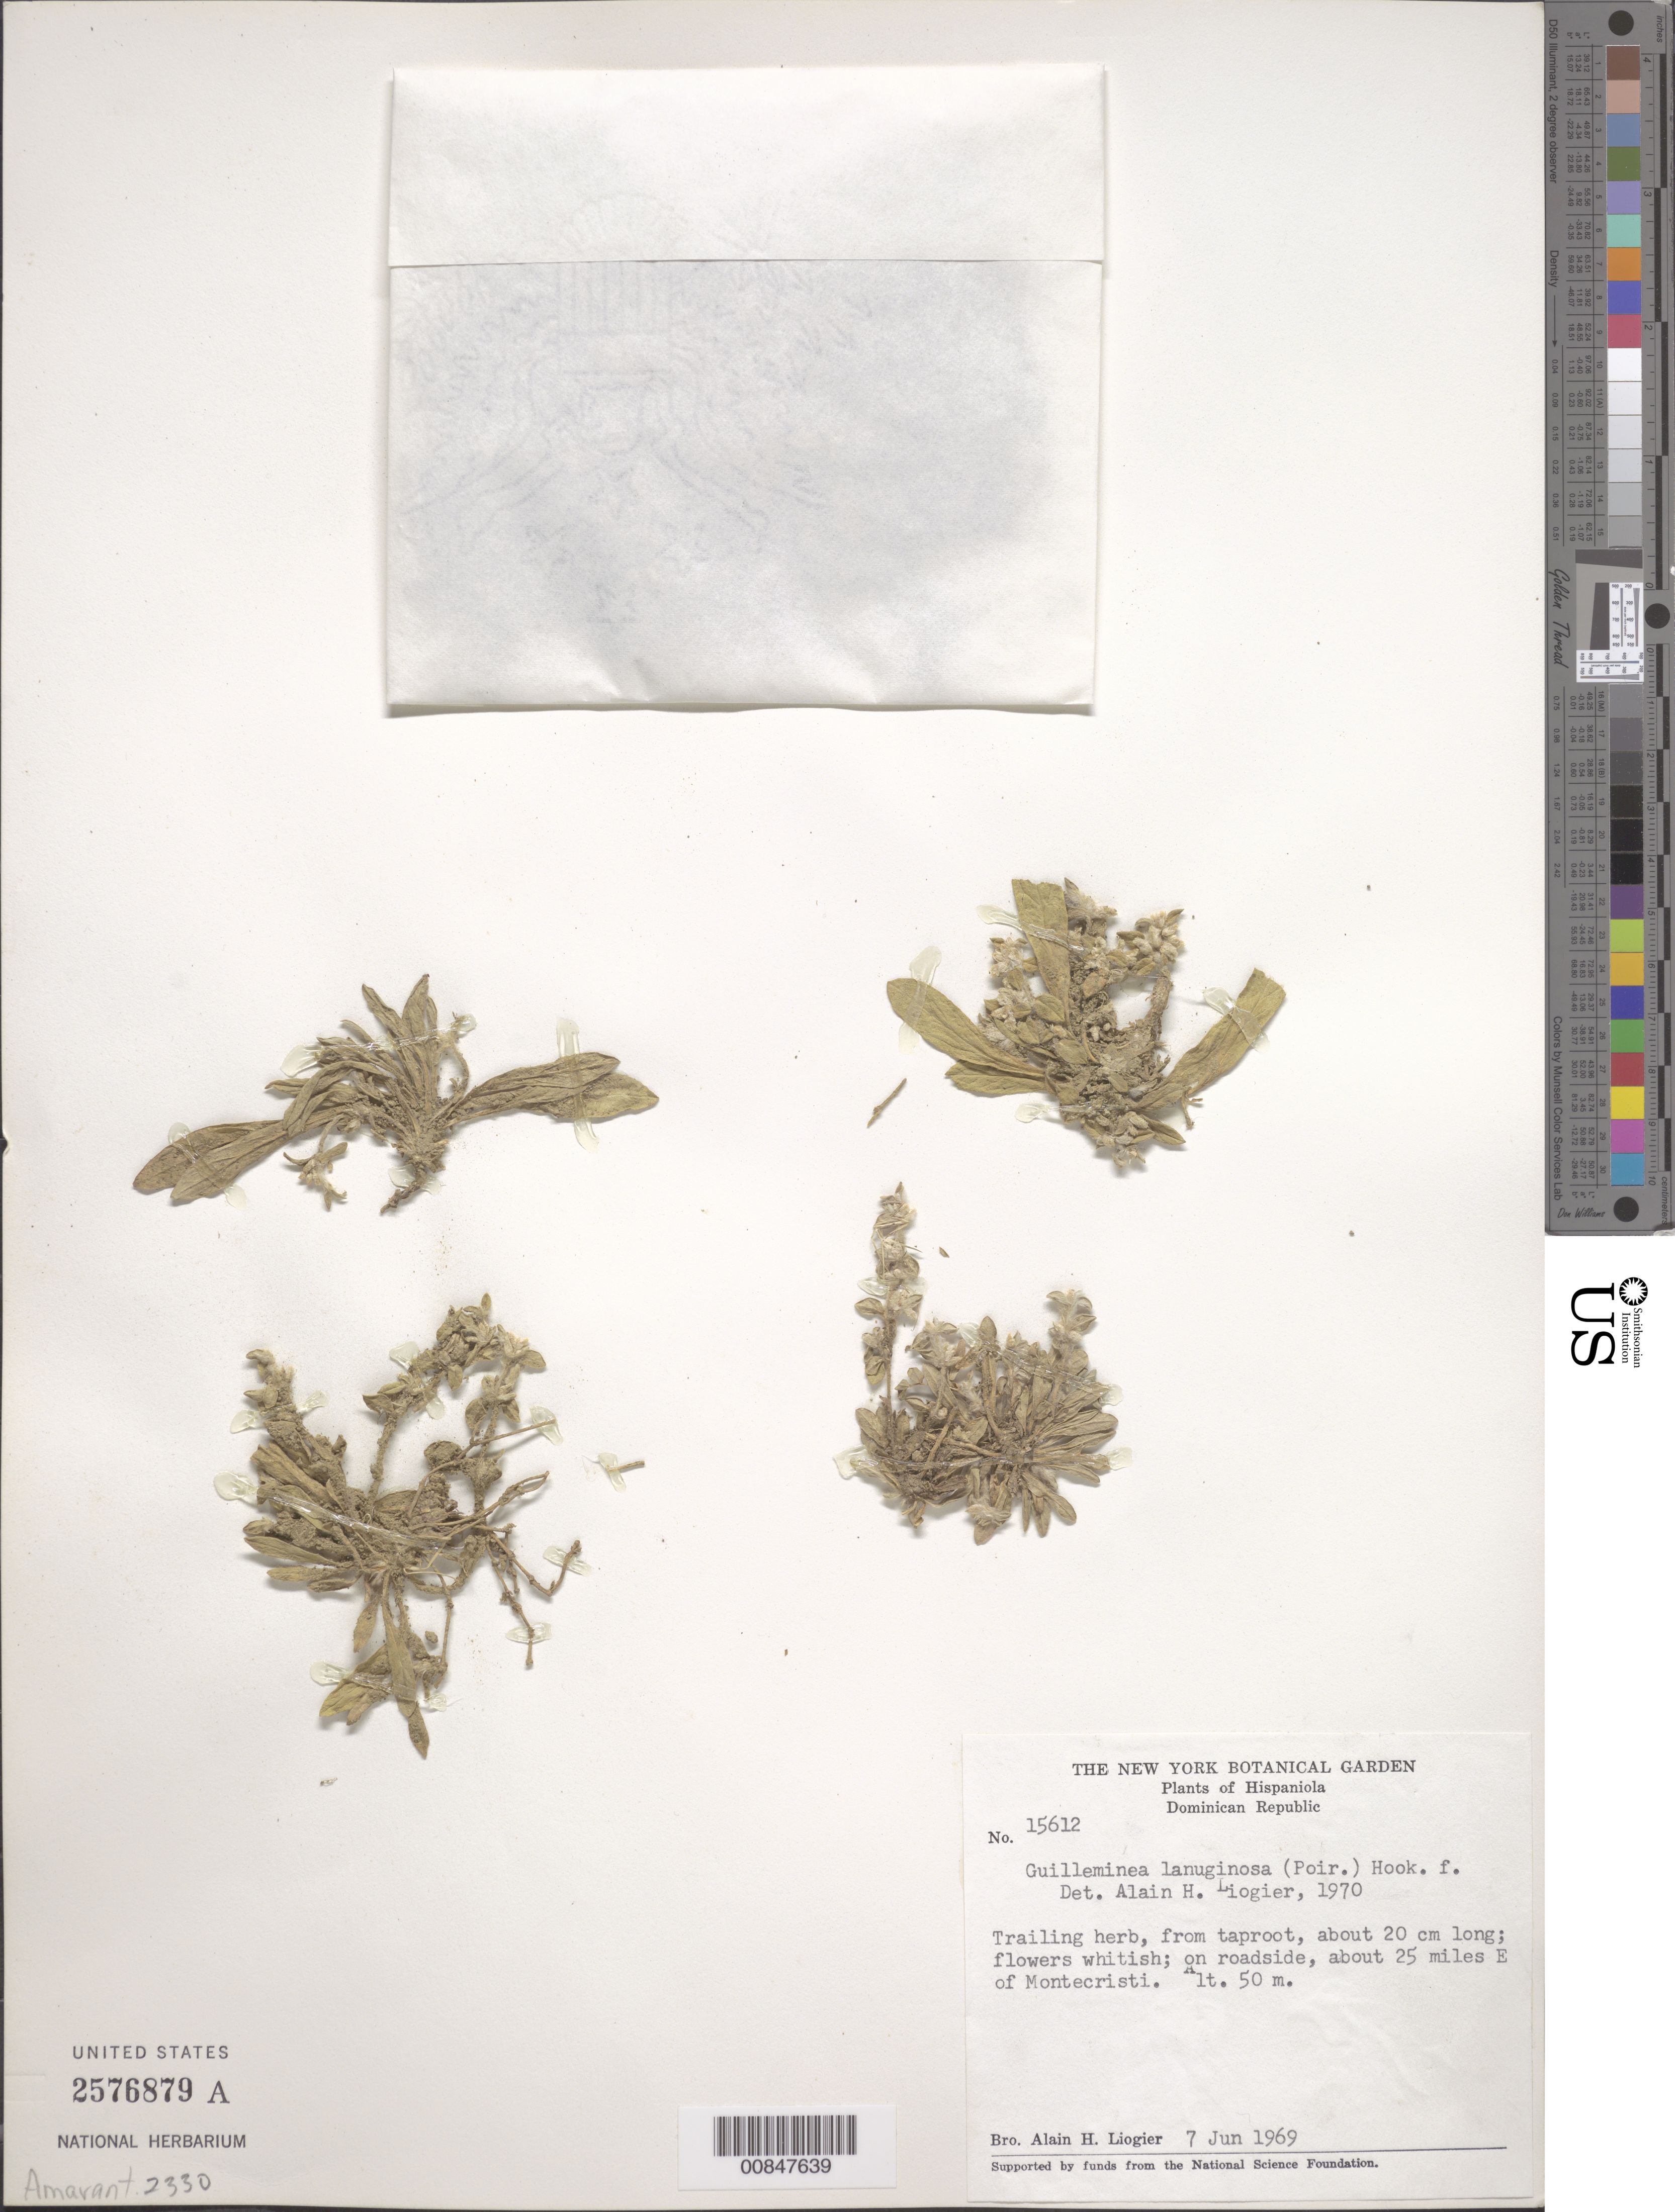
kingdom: Plantae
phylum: Tracheophyta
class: Magnoliopsida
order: Caryophyllales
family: Amaranthaceae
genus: Guilleminea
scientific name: Guilleminea lanuginosa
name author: (Poir.) Benth. & Hook. f.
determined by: Liogier, Alain H.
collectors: A. H. Liogier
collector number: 15612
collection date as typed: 07 Jun 1969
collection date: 1969-06-07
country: Dominican Republic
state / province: Monte Cristi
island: Hispaniola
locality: About 25 miles E of Montecristi.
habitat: On roadside.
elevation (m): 50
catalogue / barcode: US 2576879A